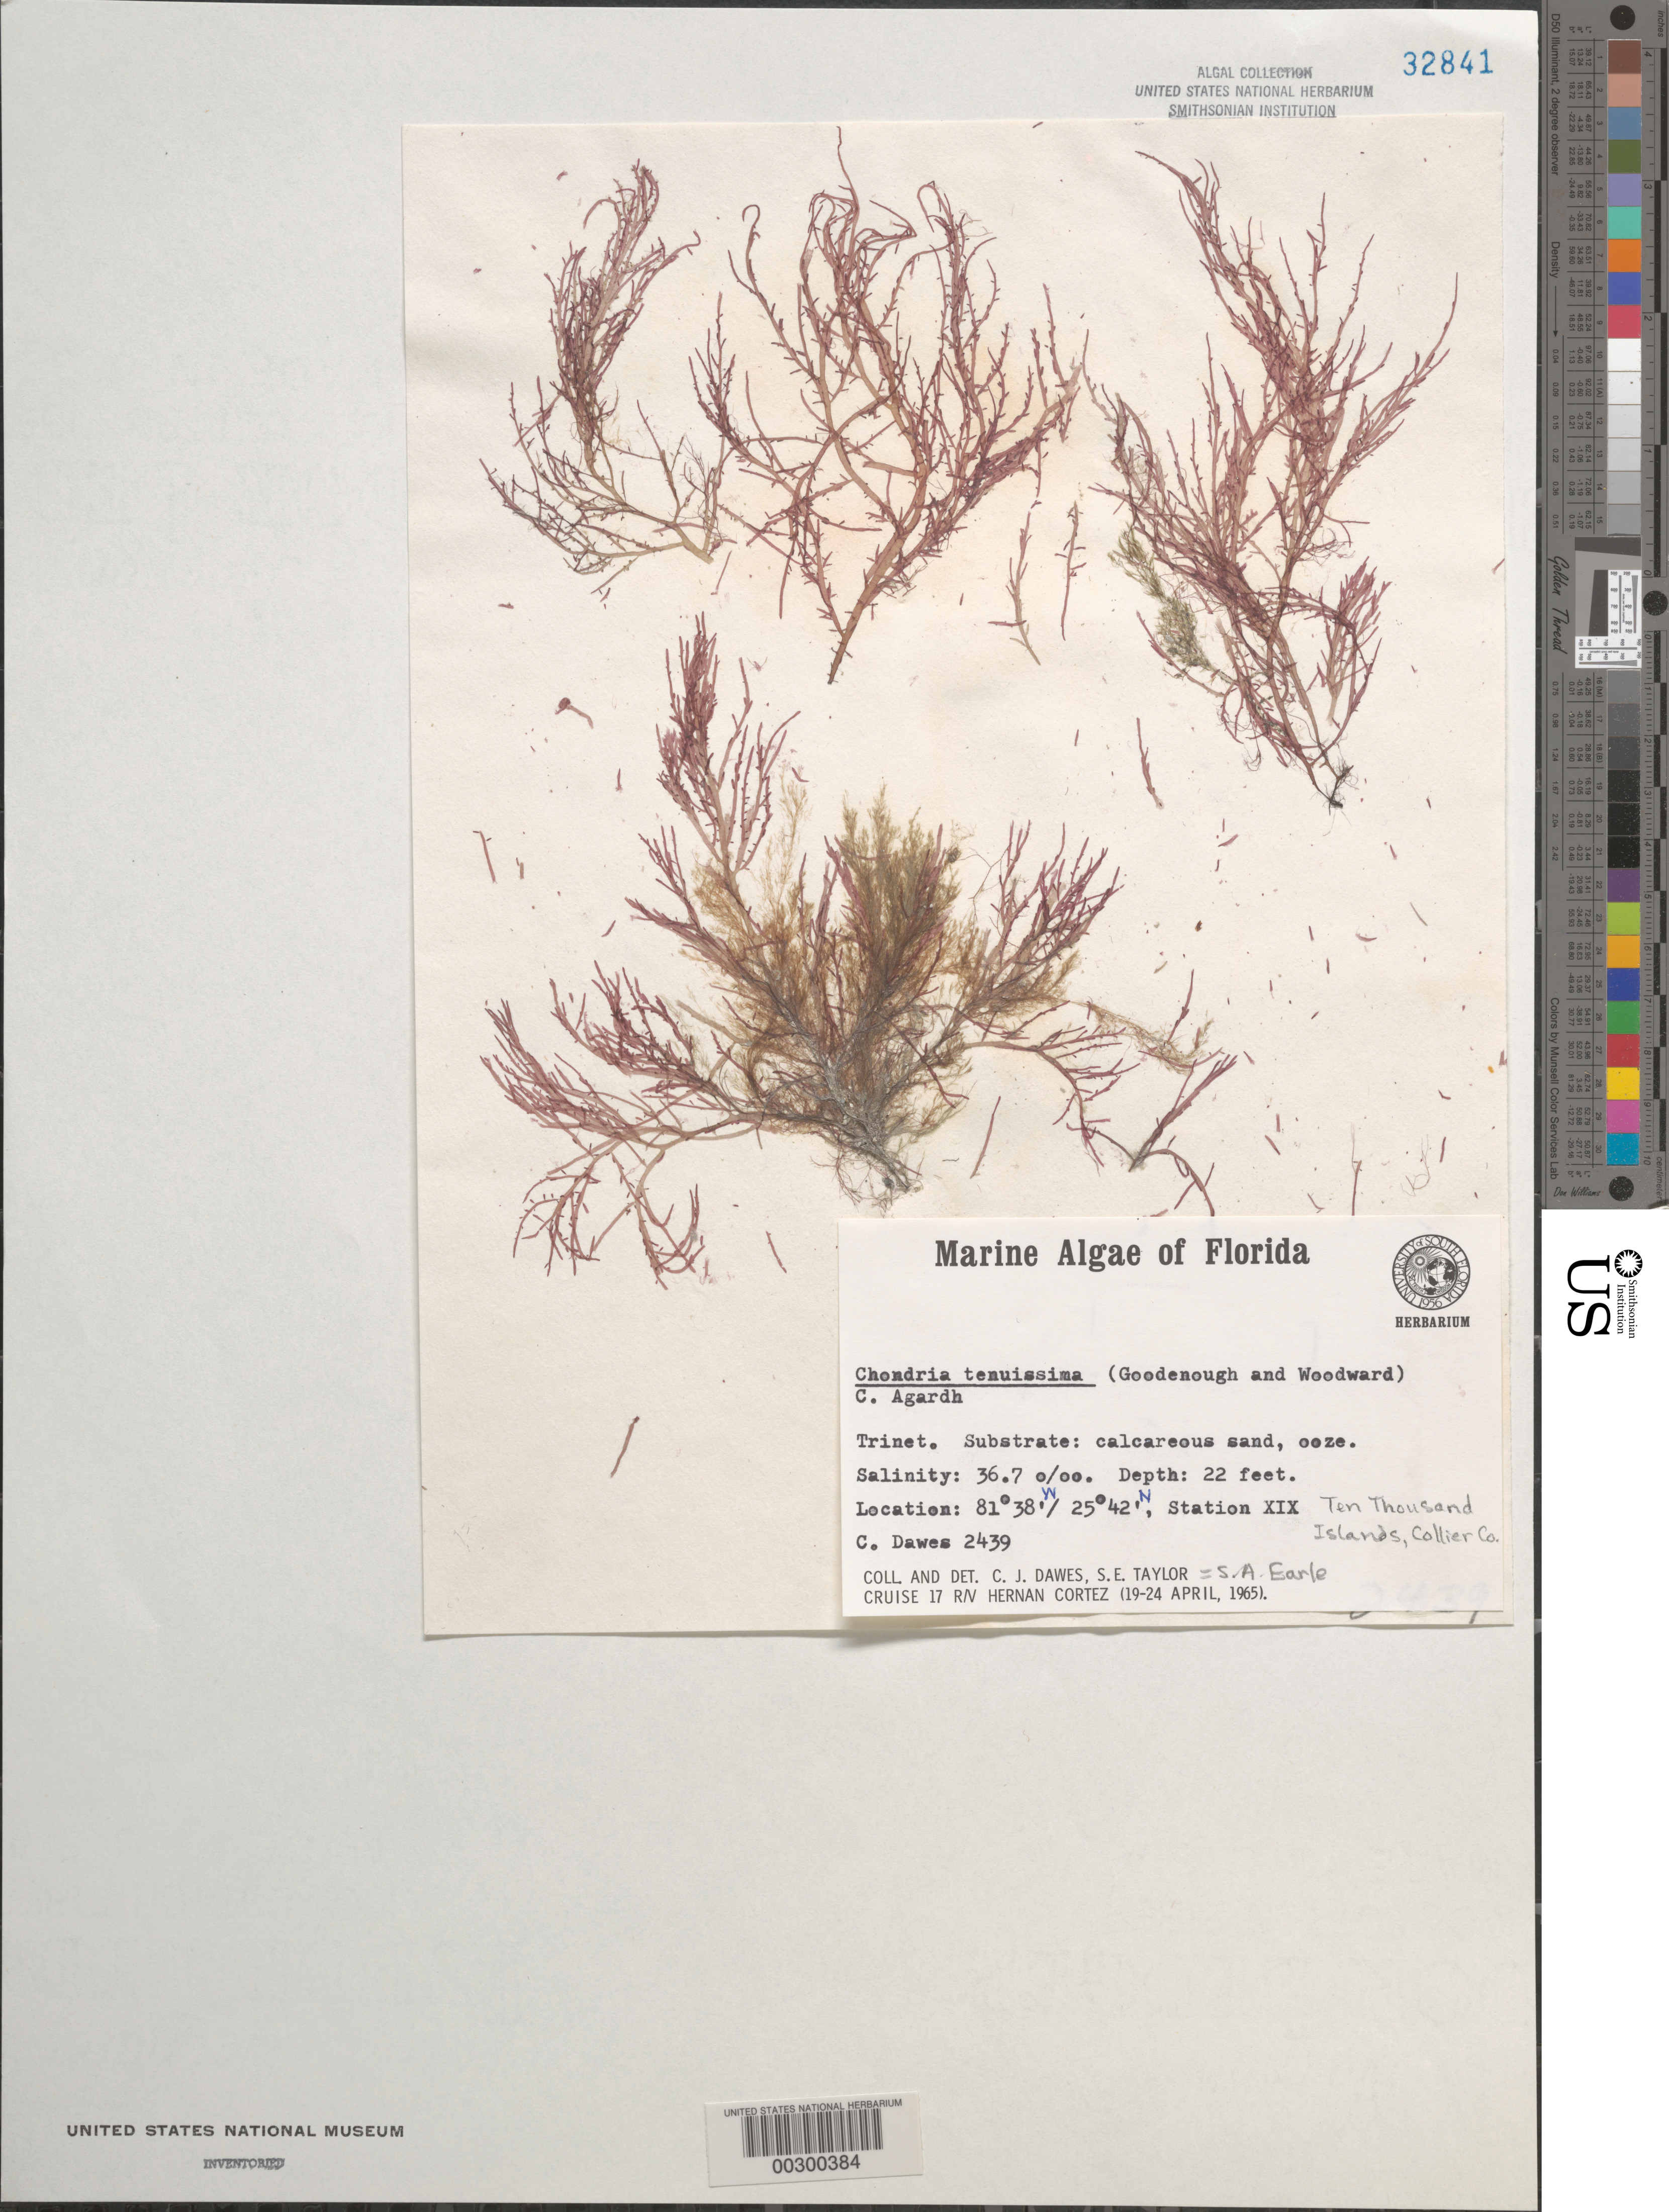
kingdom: Plantae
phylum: Rhodophyta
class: Florideophyceae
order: Ceramiales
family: Rhodomelaceae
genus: Chondria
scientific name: Chondria capillaris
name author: M.J. Wynne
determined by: Algae name updating Project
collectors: C. Dawes & S. A. Earle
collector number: Cjd 2439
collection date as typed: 19 Apr 1965 to 24 Apr 1965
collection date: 1965-04-19/1965-04-24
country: United States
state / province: Florida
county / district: Collier County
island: Ten Thousand Islands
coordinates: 25 42' N, 81 38' W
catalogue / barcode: US 32841